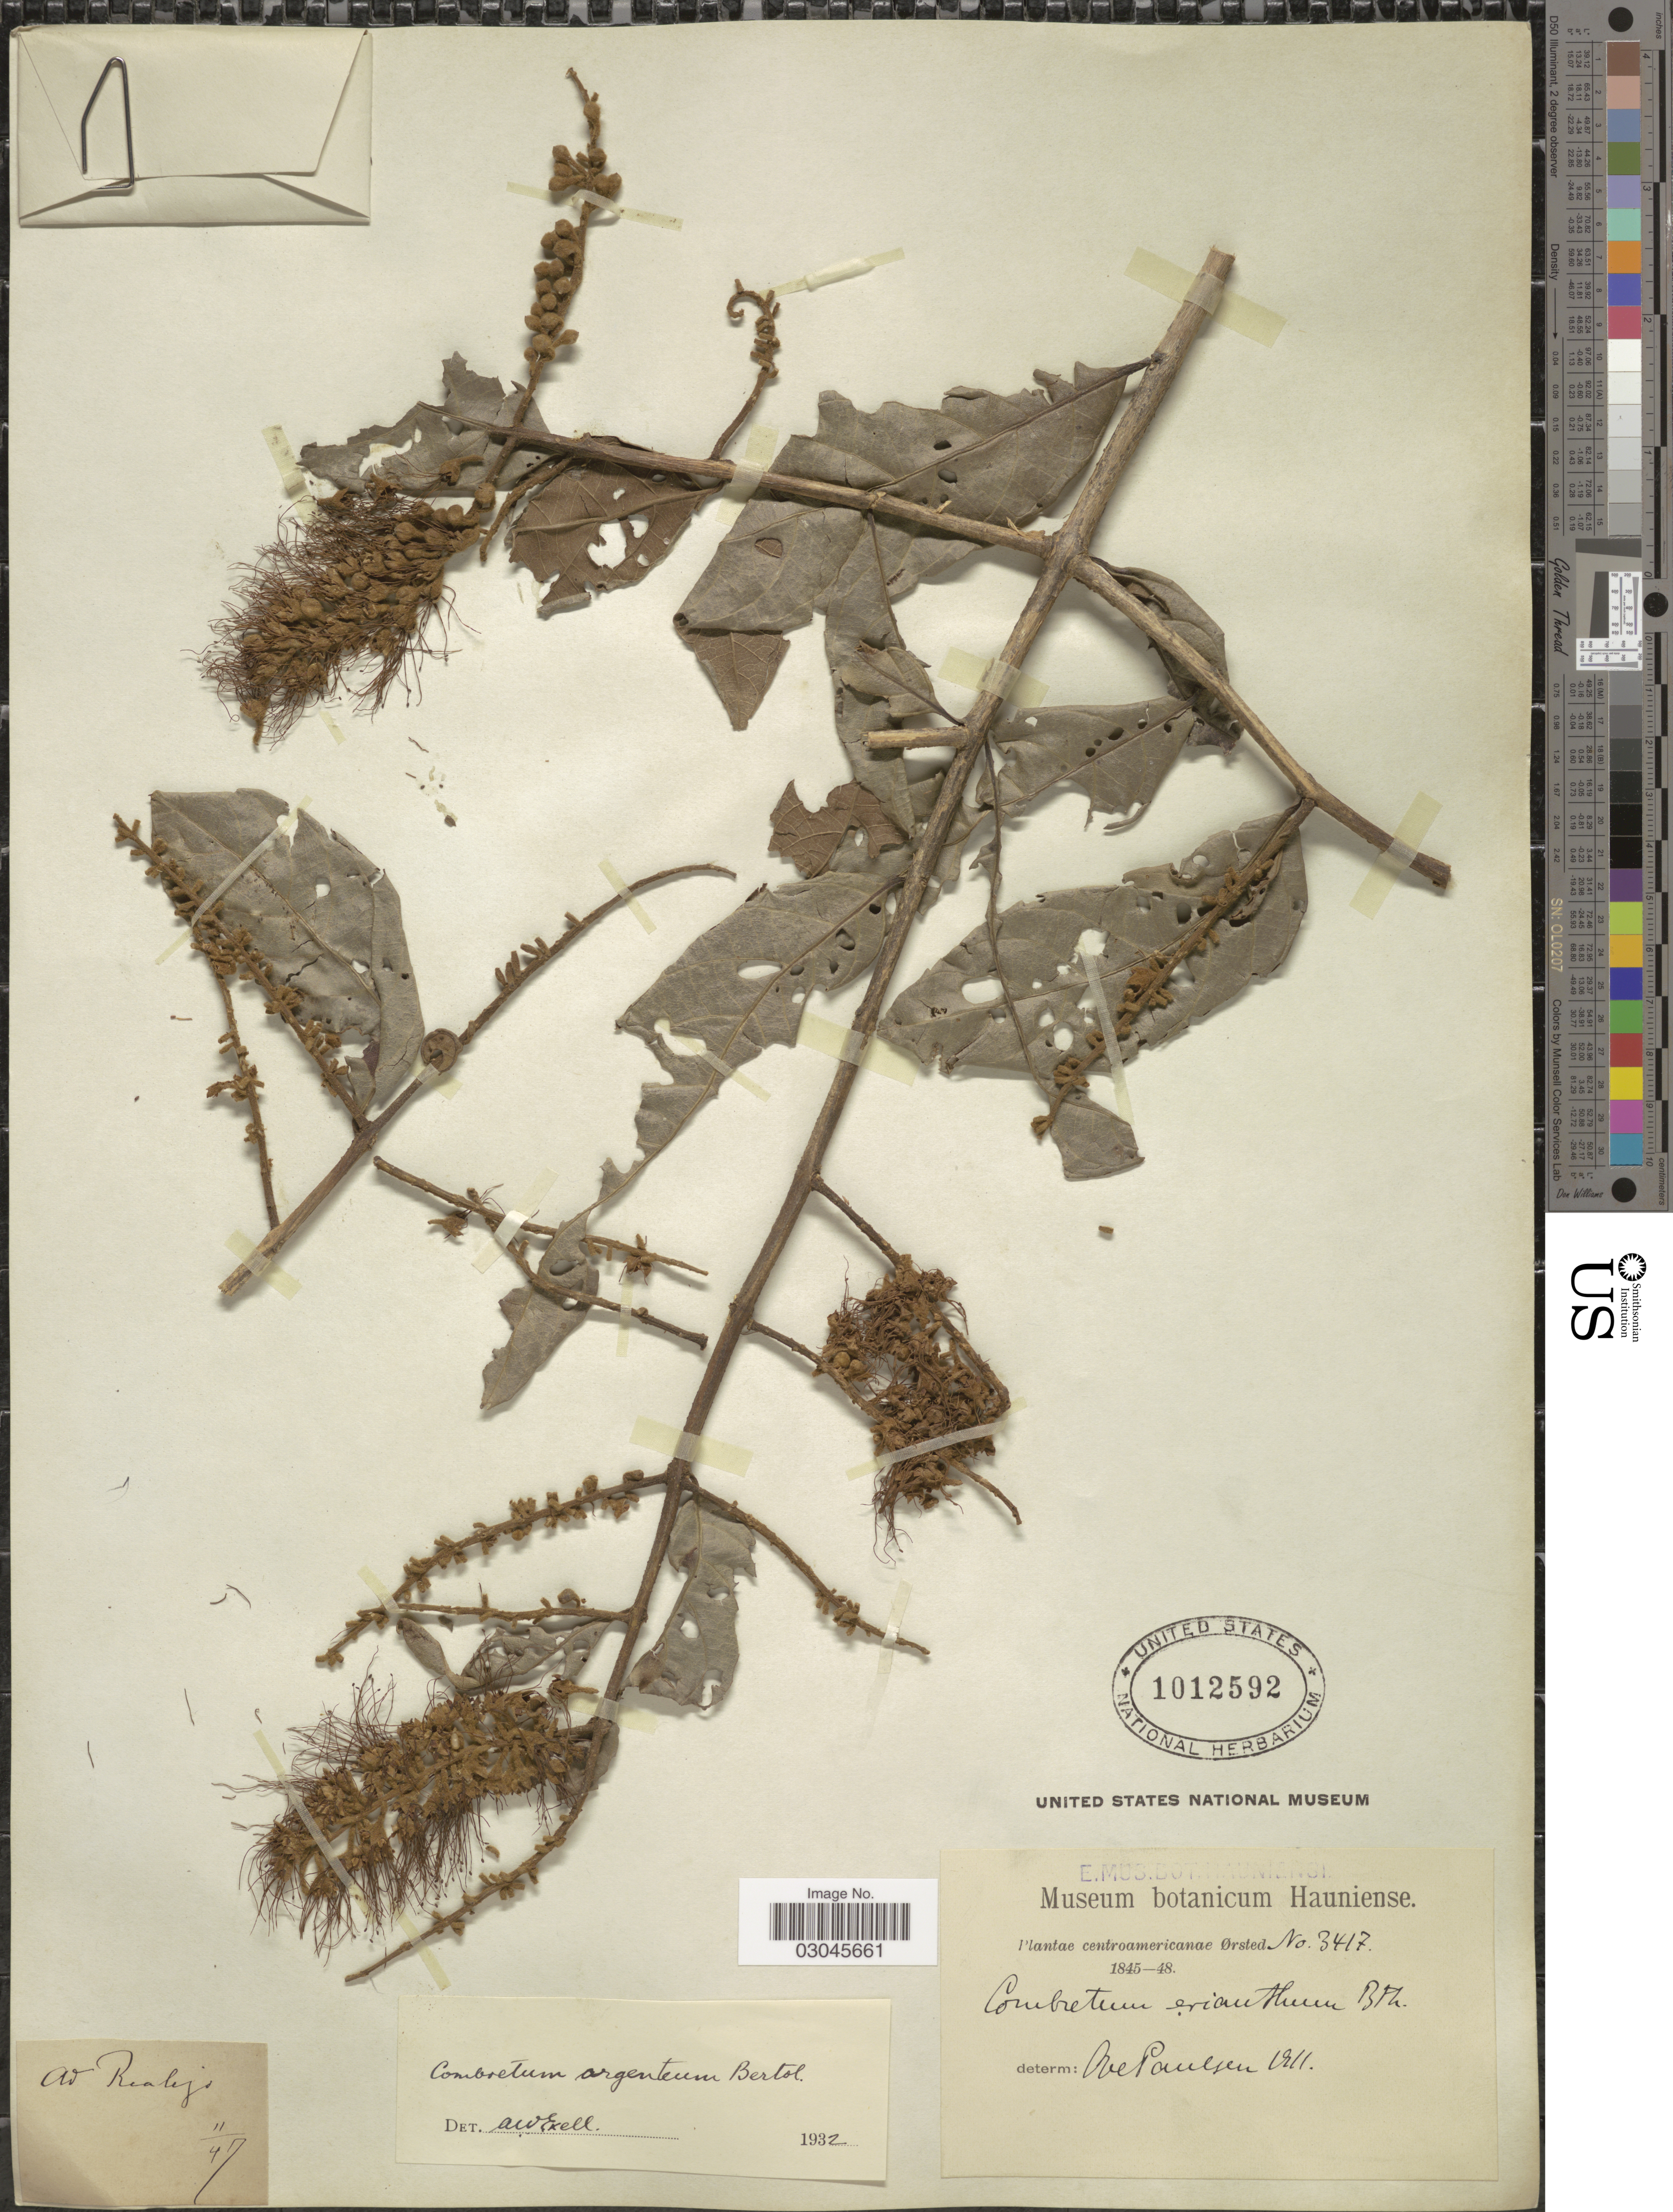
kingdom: Plantae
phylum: Tracheophyta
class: Magnoliopsida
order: Myrtales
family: Combretaceae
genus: Combretum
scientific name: Combretum argenteum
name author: Bertol.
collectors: Ørsted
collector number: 3417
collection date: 1847-11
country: Nicaragua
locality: Centroamericaae, Ad Realejo.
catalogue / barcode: US 1012592